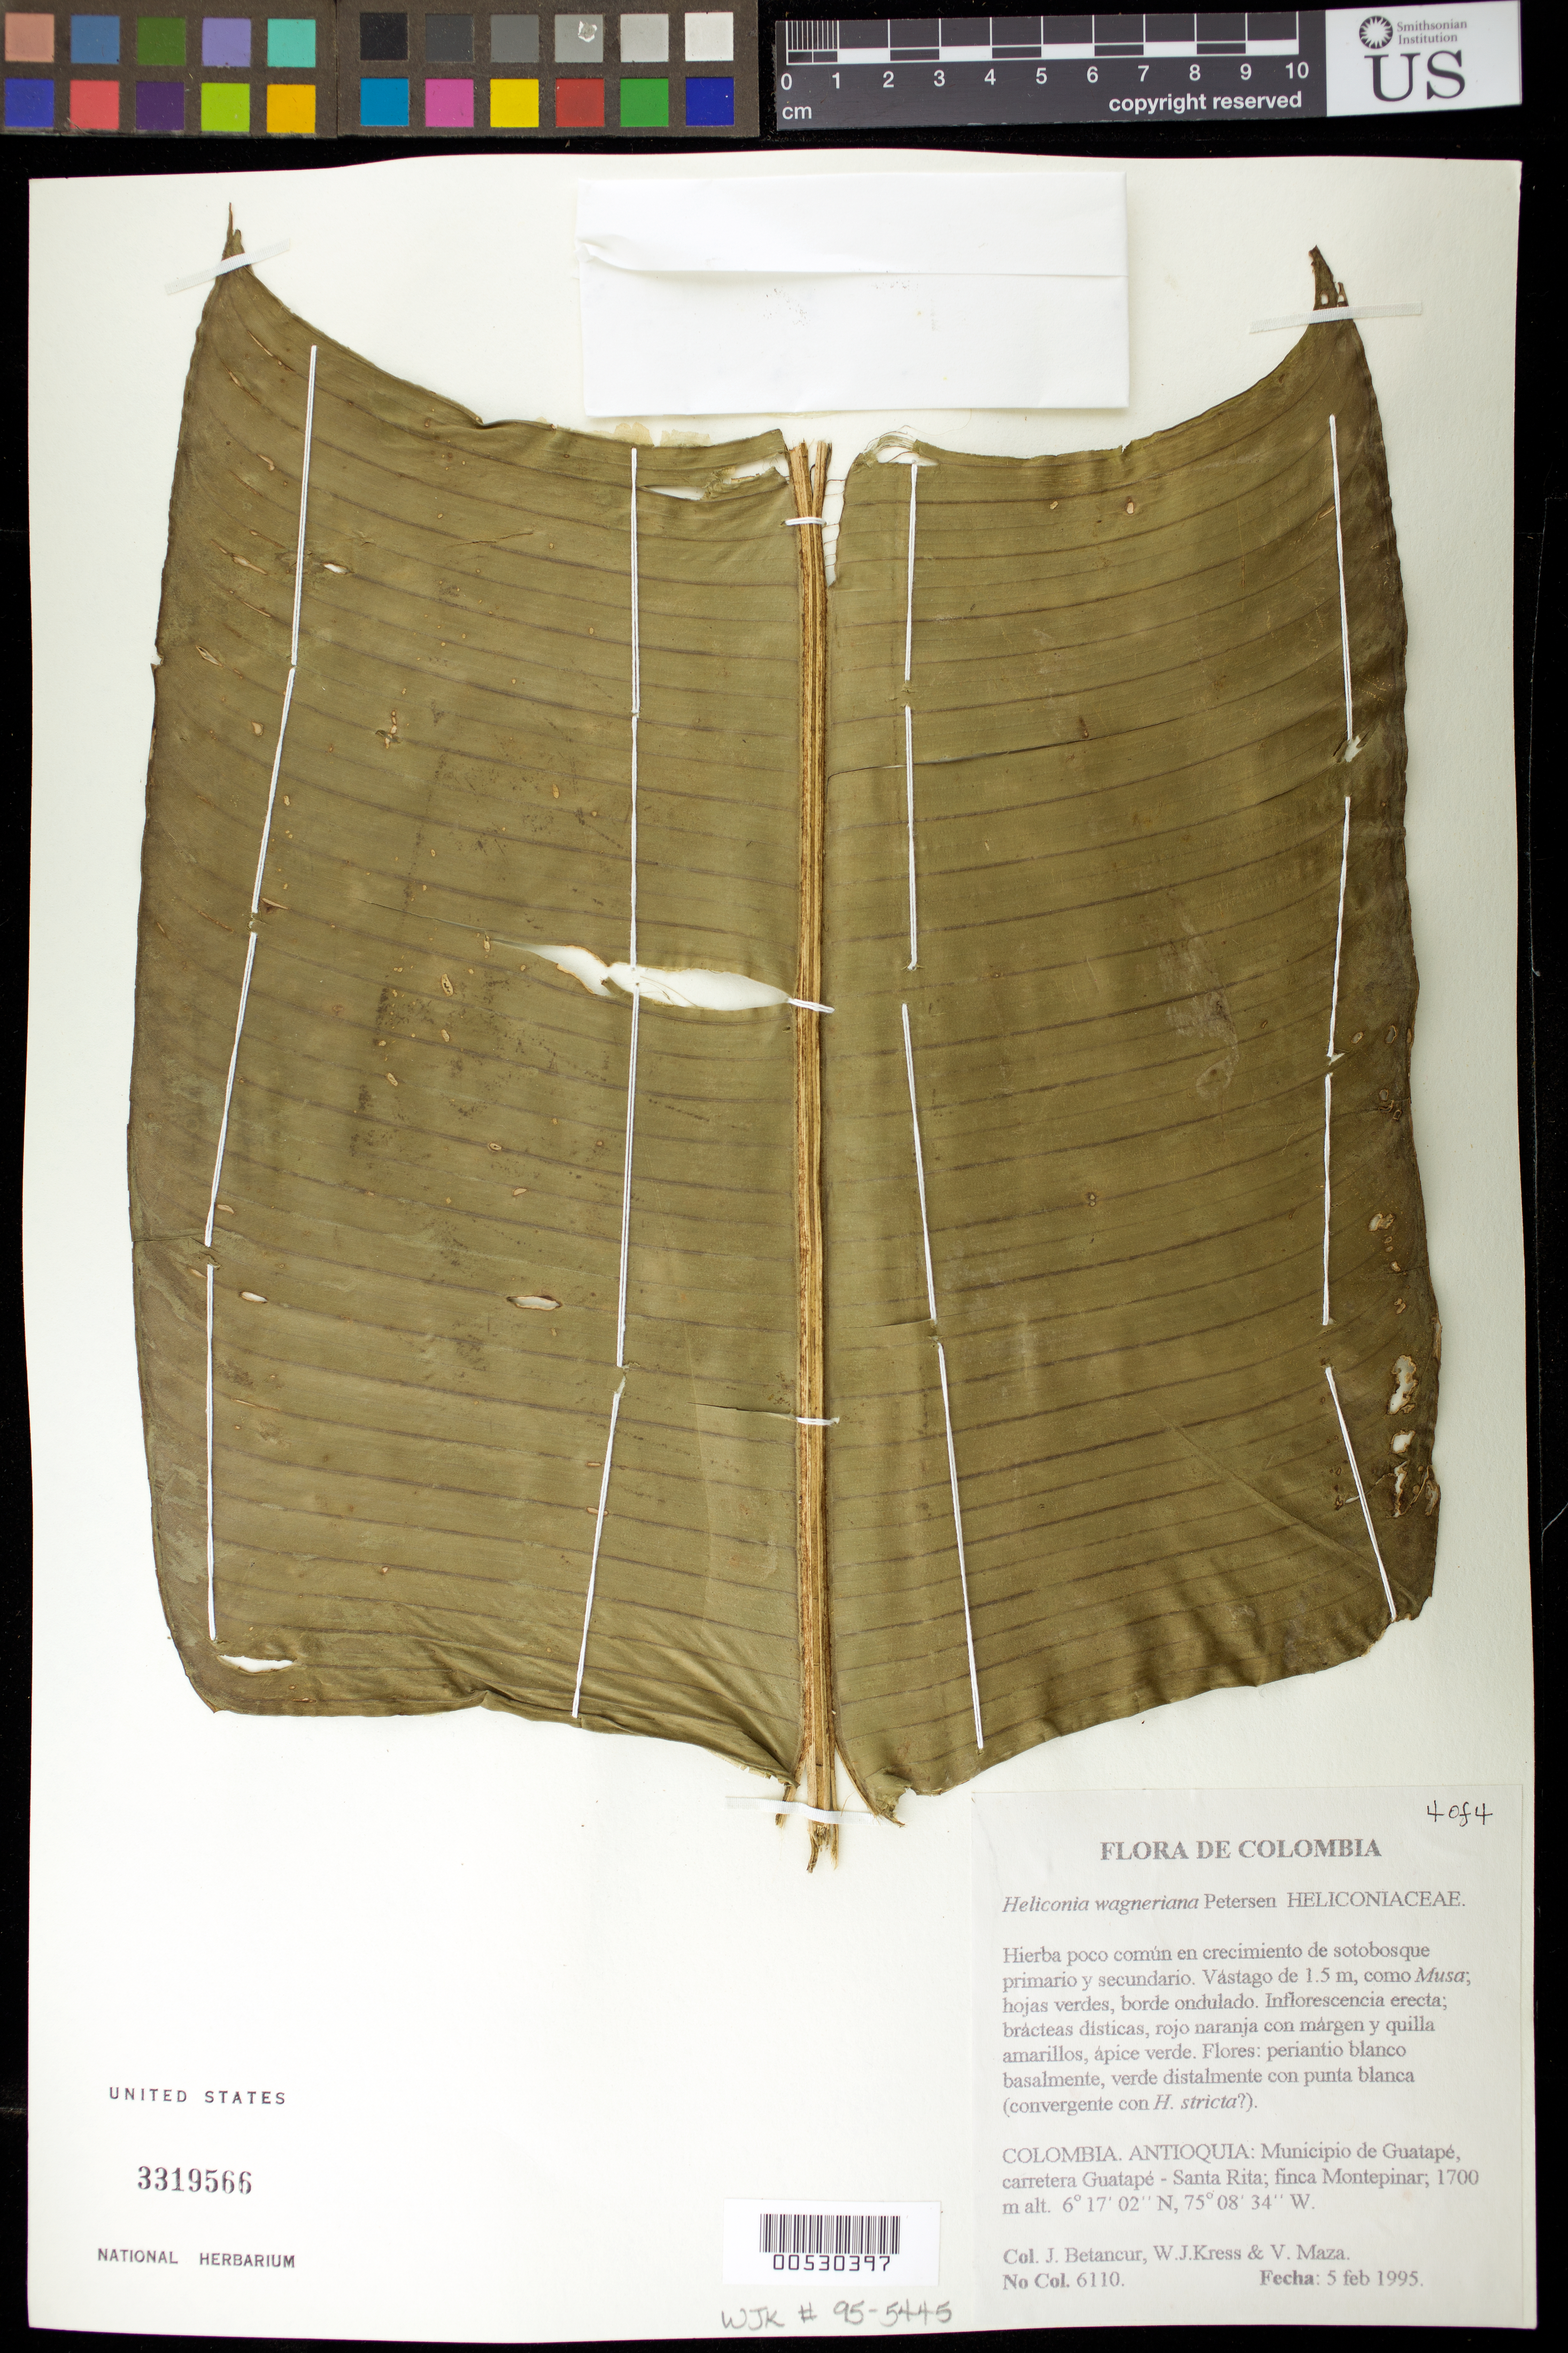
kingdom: Plantae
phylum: Tracheophyta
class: Liliopsida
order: Zingiberales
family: Heliconiaceae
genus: Heliconia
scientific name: Heliconia wagneriana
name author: Petersen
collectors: J. C. Betancur, W. J. Kress & V. Maza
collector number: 6110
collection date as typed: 05 Feb 1995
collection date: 1995-02-05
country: Colombia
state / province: Antioquia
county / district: San Carlos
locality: Road between San Rafael and San Carlos, km from San Rafael.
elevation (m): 800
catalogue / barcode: US 3319566